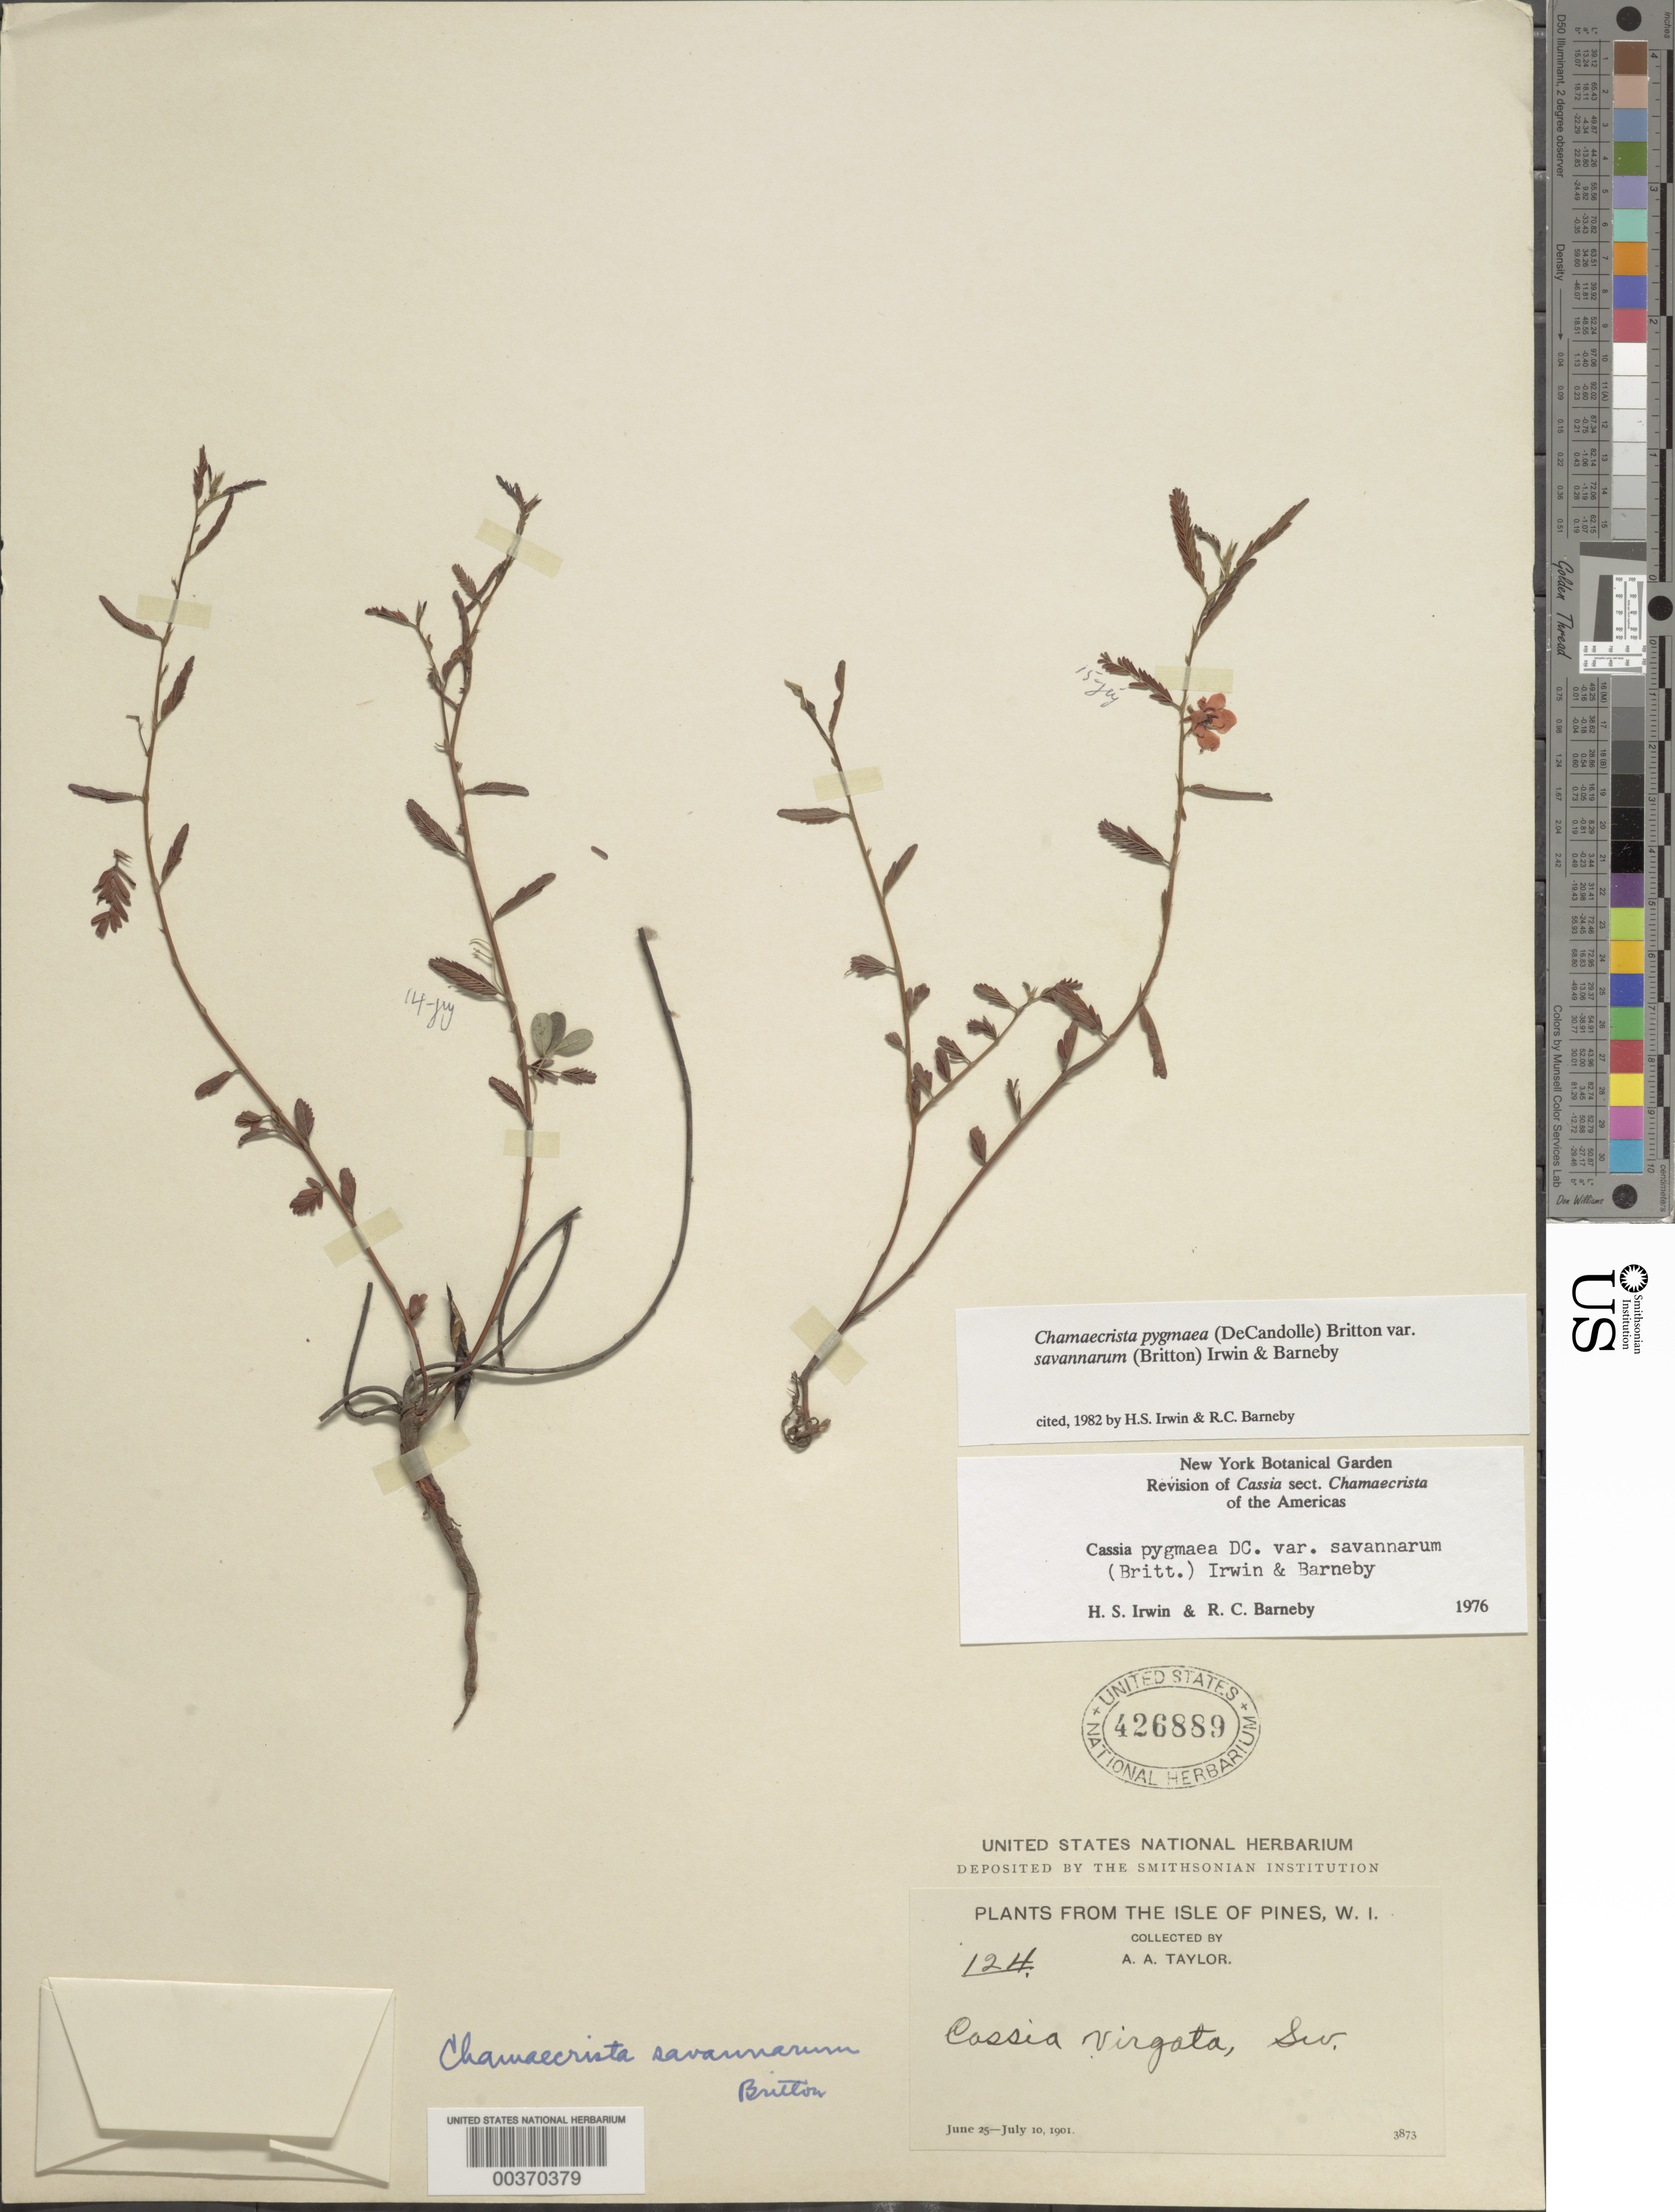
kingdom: Plantae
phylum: Tracheophyta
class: Magnoliopsida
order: Fabales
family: Fabaceae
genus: Chamaecrista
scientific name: Chamaecrista pygmaea var. savannarum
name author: (Britton) H.S. Irwin & Barneby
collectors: A. A. Taylor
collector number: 124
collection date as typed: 25 Jun 1901 to 10 Jul 1901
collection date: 1901-06-25/1901-07-10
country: Cuba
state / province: Isla de La Juventud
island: Isla de La Juventud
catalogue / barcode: US 426889